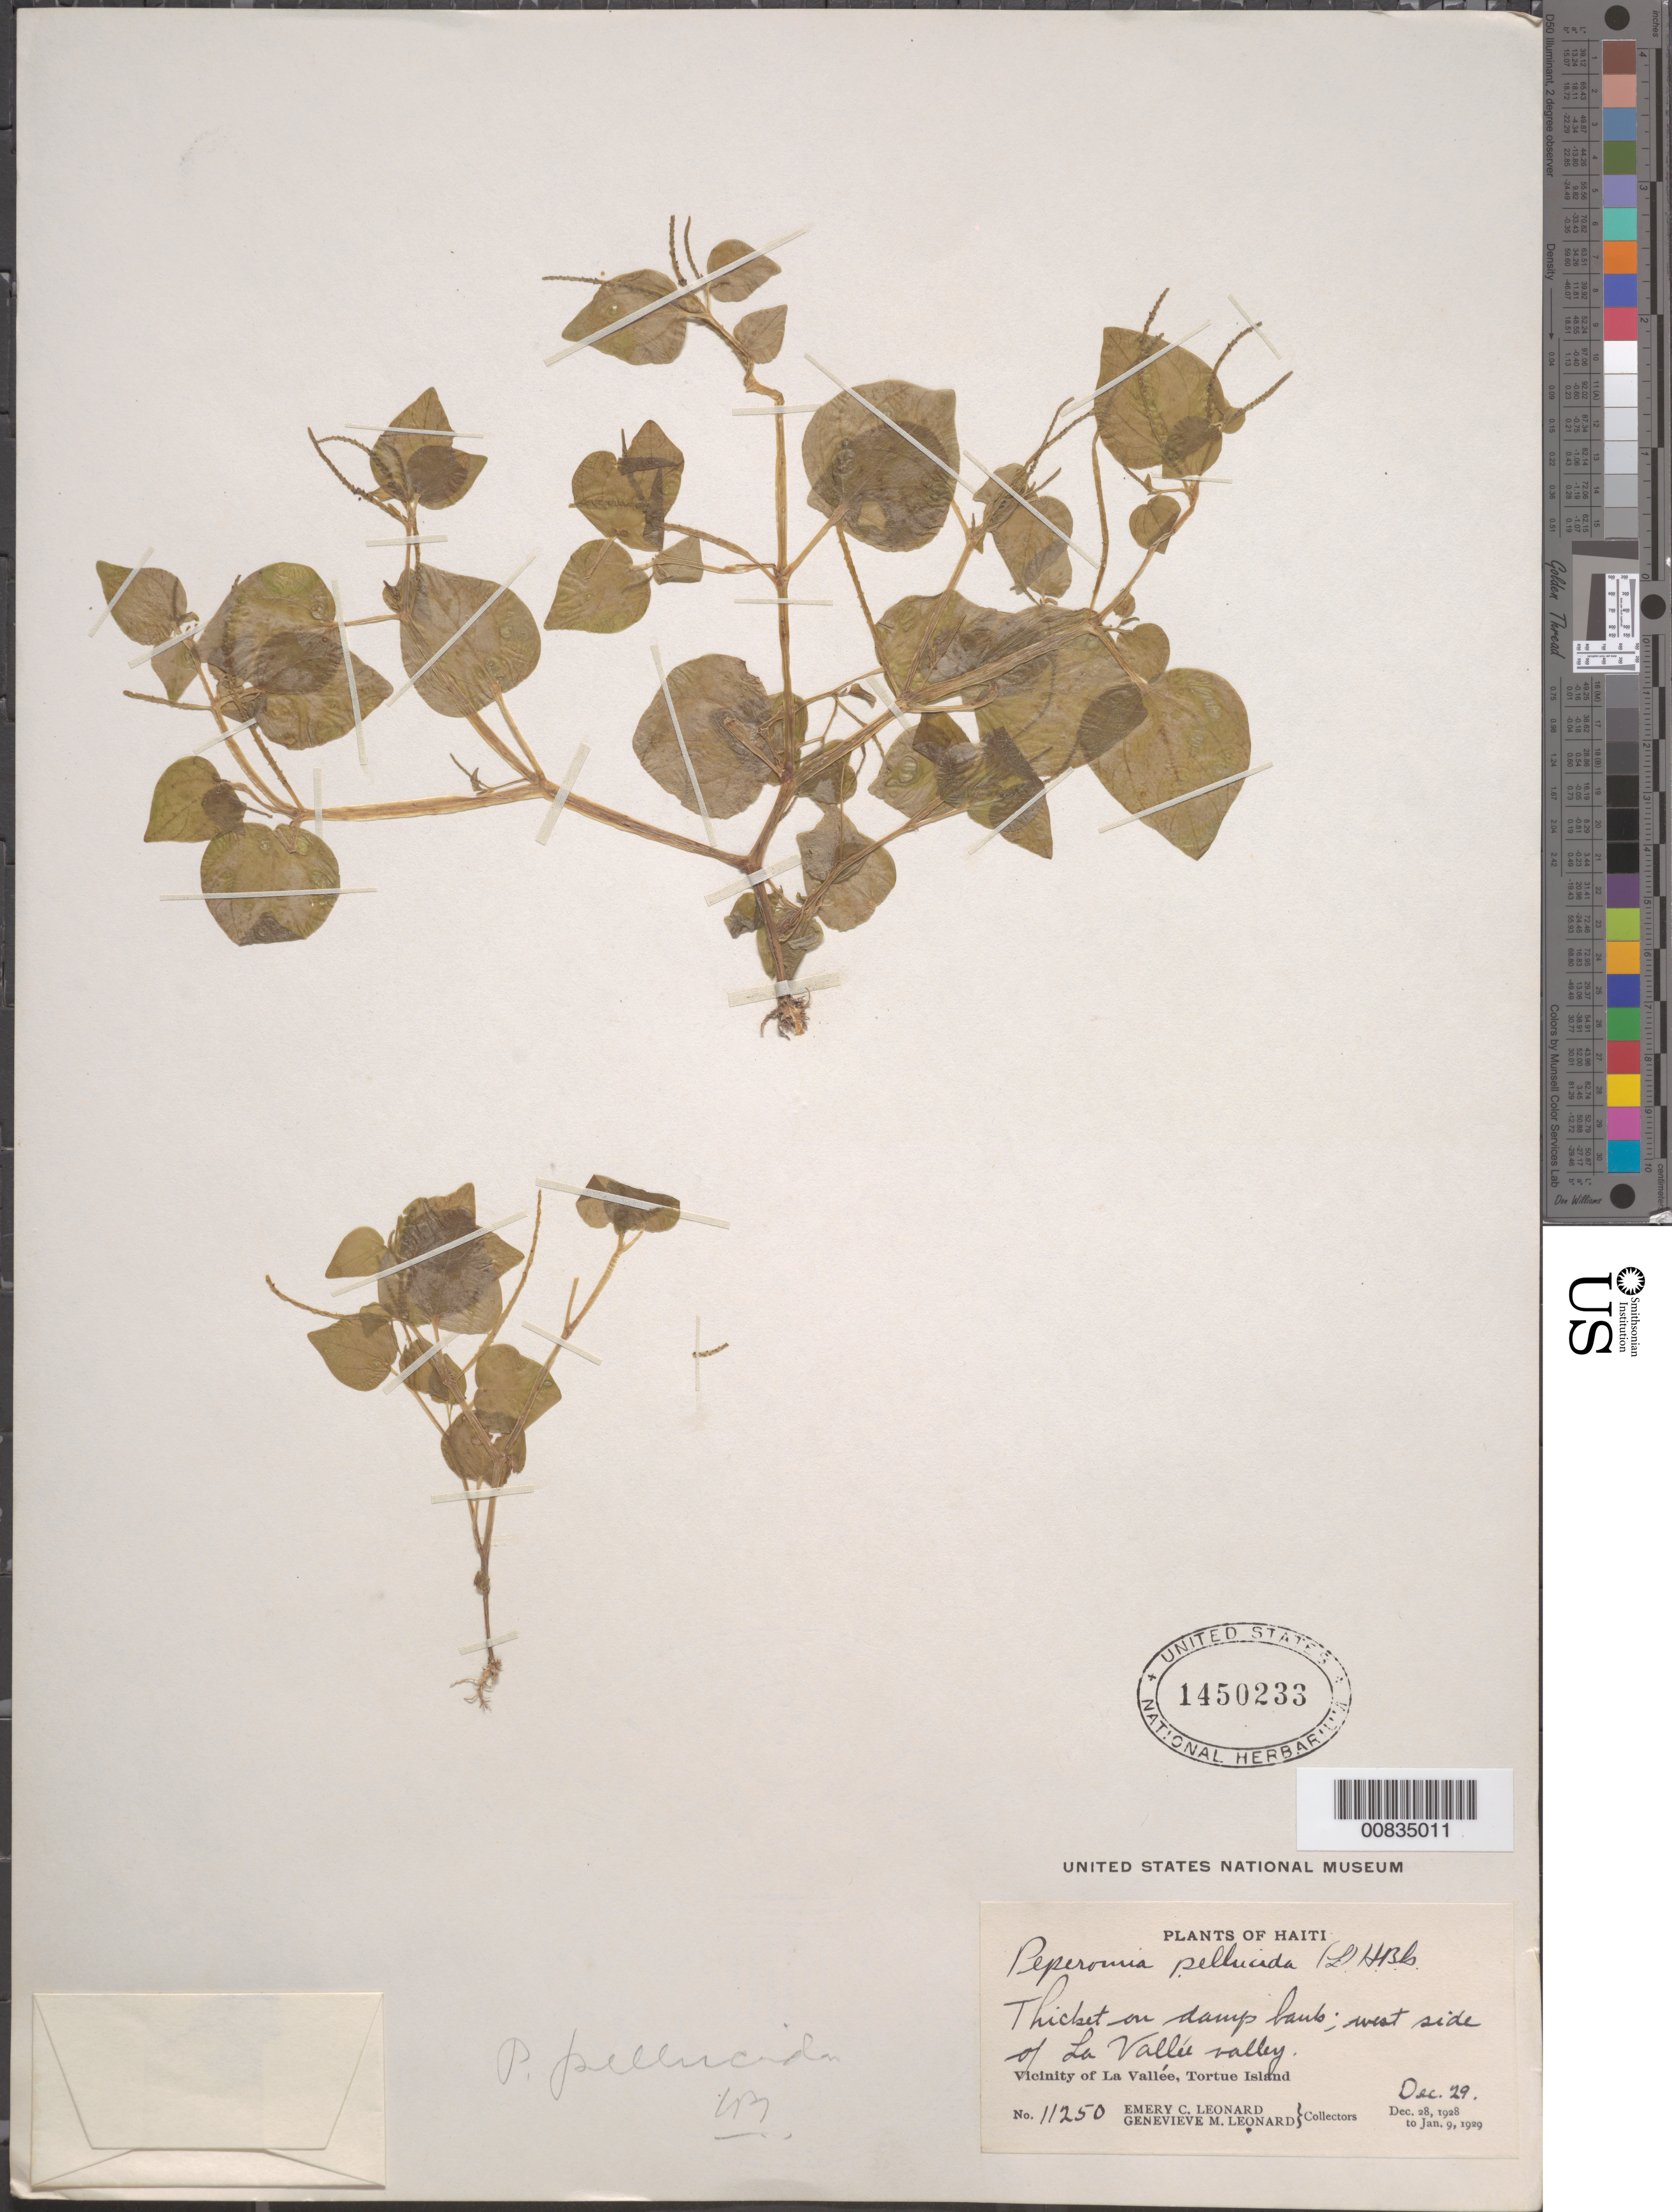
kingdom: Plantae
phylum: Tracheophyta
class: Magnoliopsida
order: Piperales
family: Piperaceae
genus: Peperomia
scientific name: Peperomia pellucida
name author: (L.) Kunth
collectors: E. C. Leonard & G. M. Leonard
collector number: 11250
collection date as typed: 29 Dec 1928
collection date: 1928-12-29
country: Haiti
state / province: Nord-Óuest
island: Île de la Tortue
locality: Vicinity of La Vallée, Tortue Island. West side of La Vallée valley.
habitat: Thicket on damp bank.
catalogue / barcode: US 1450233